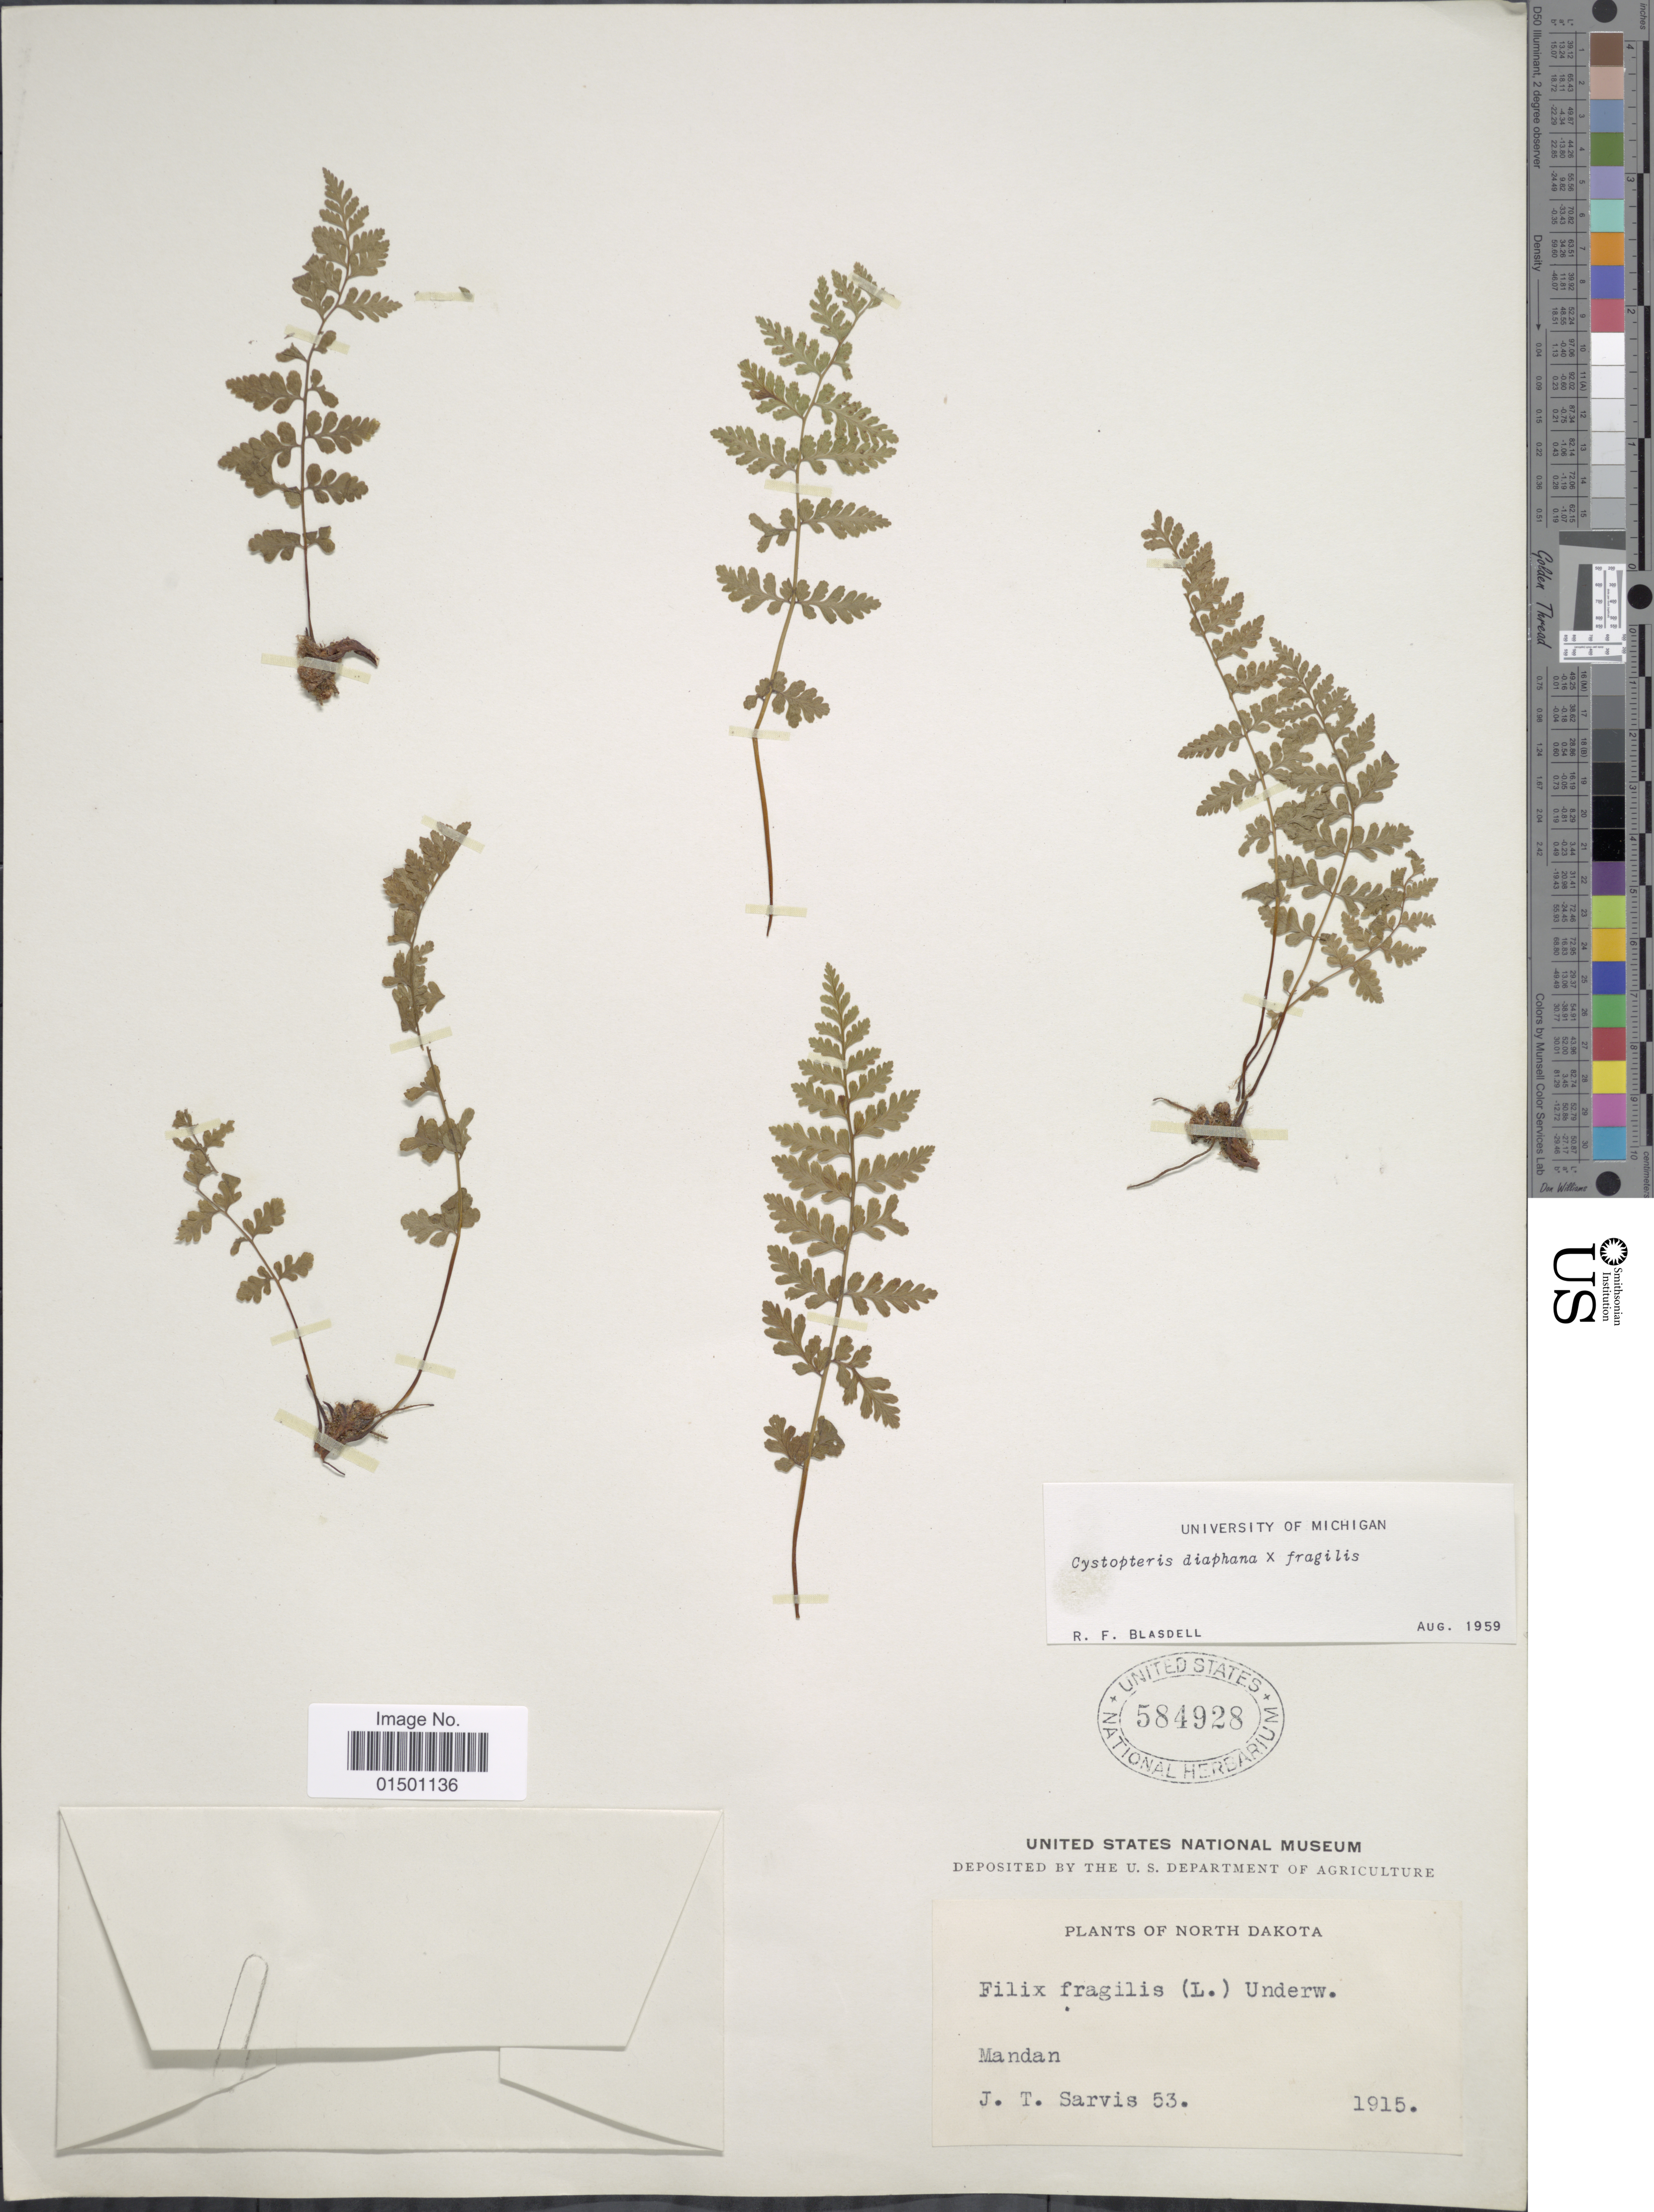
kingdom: Plantae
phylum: Tracheophyta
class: Polypodiopsida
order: Polypodiales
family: Cystopteridaceae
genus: Cystopteris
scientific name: Cystopteris diaphana x C. fragilis (L.) Bernh.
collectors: J. Sarvis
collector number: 53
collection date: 1915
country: United States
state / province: North Dakota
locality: Mandan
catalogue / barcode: US 584928